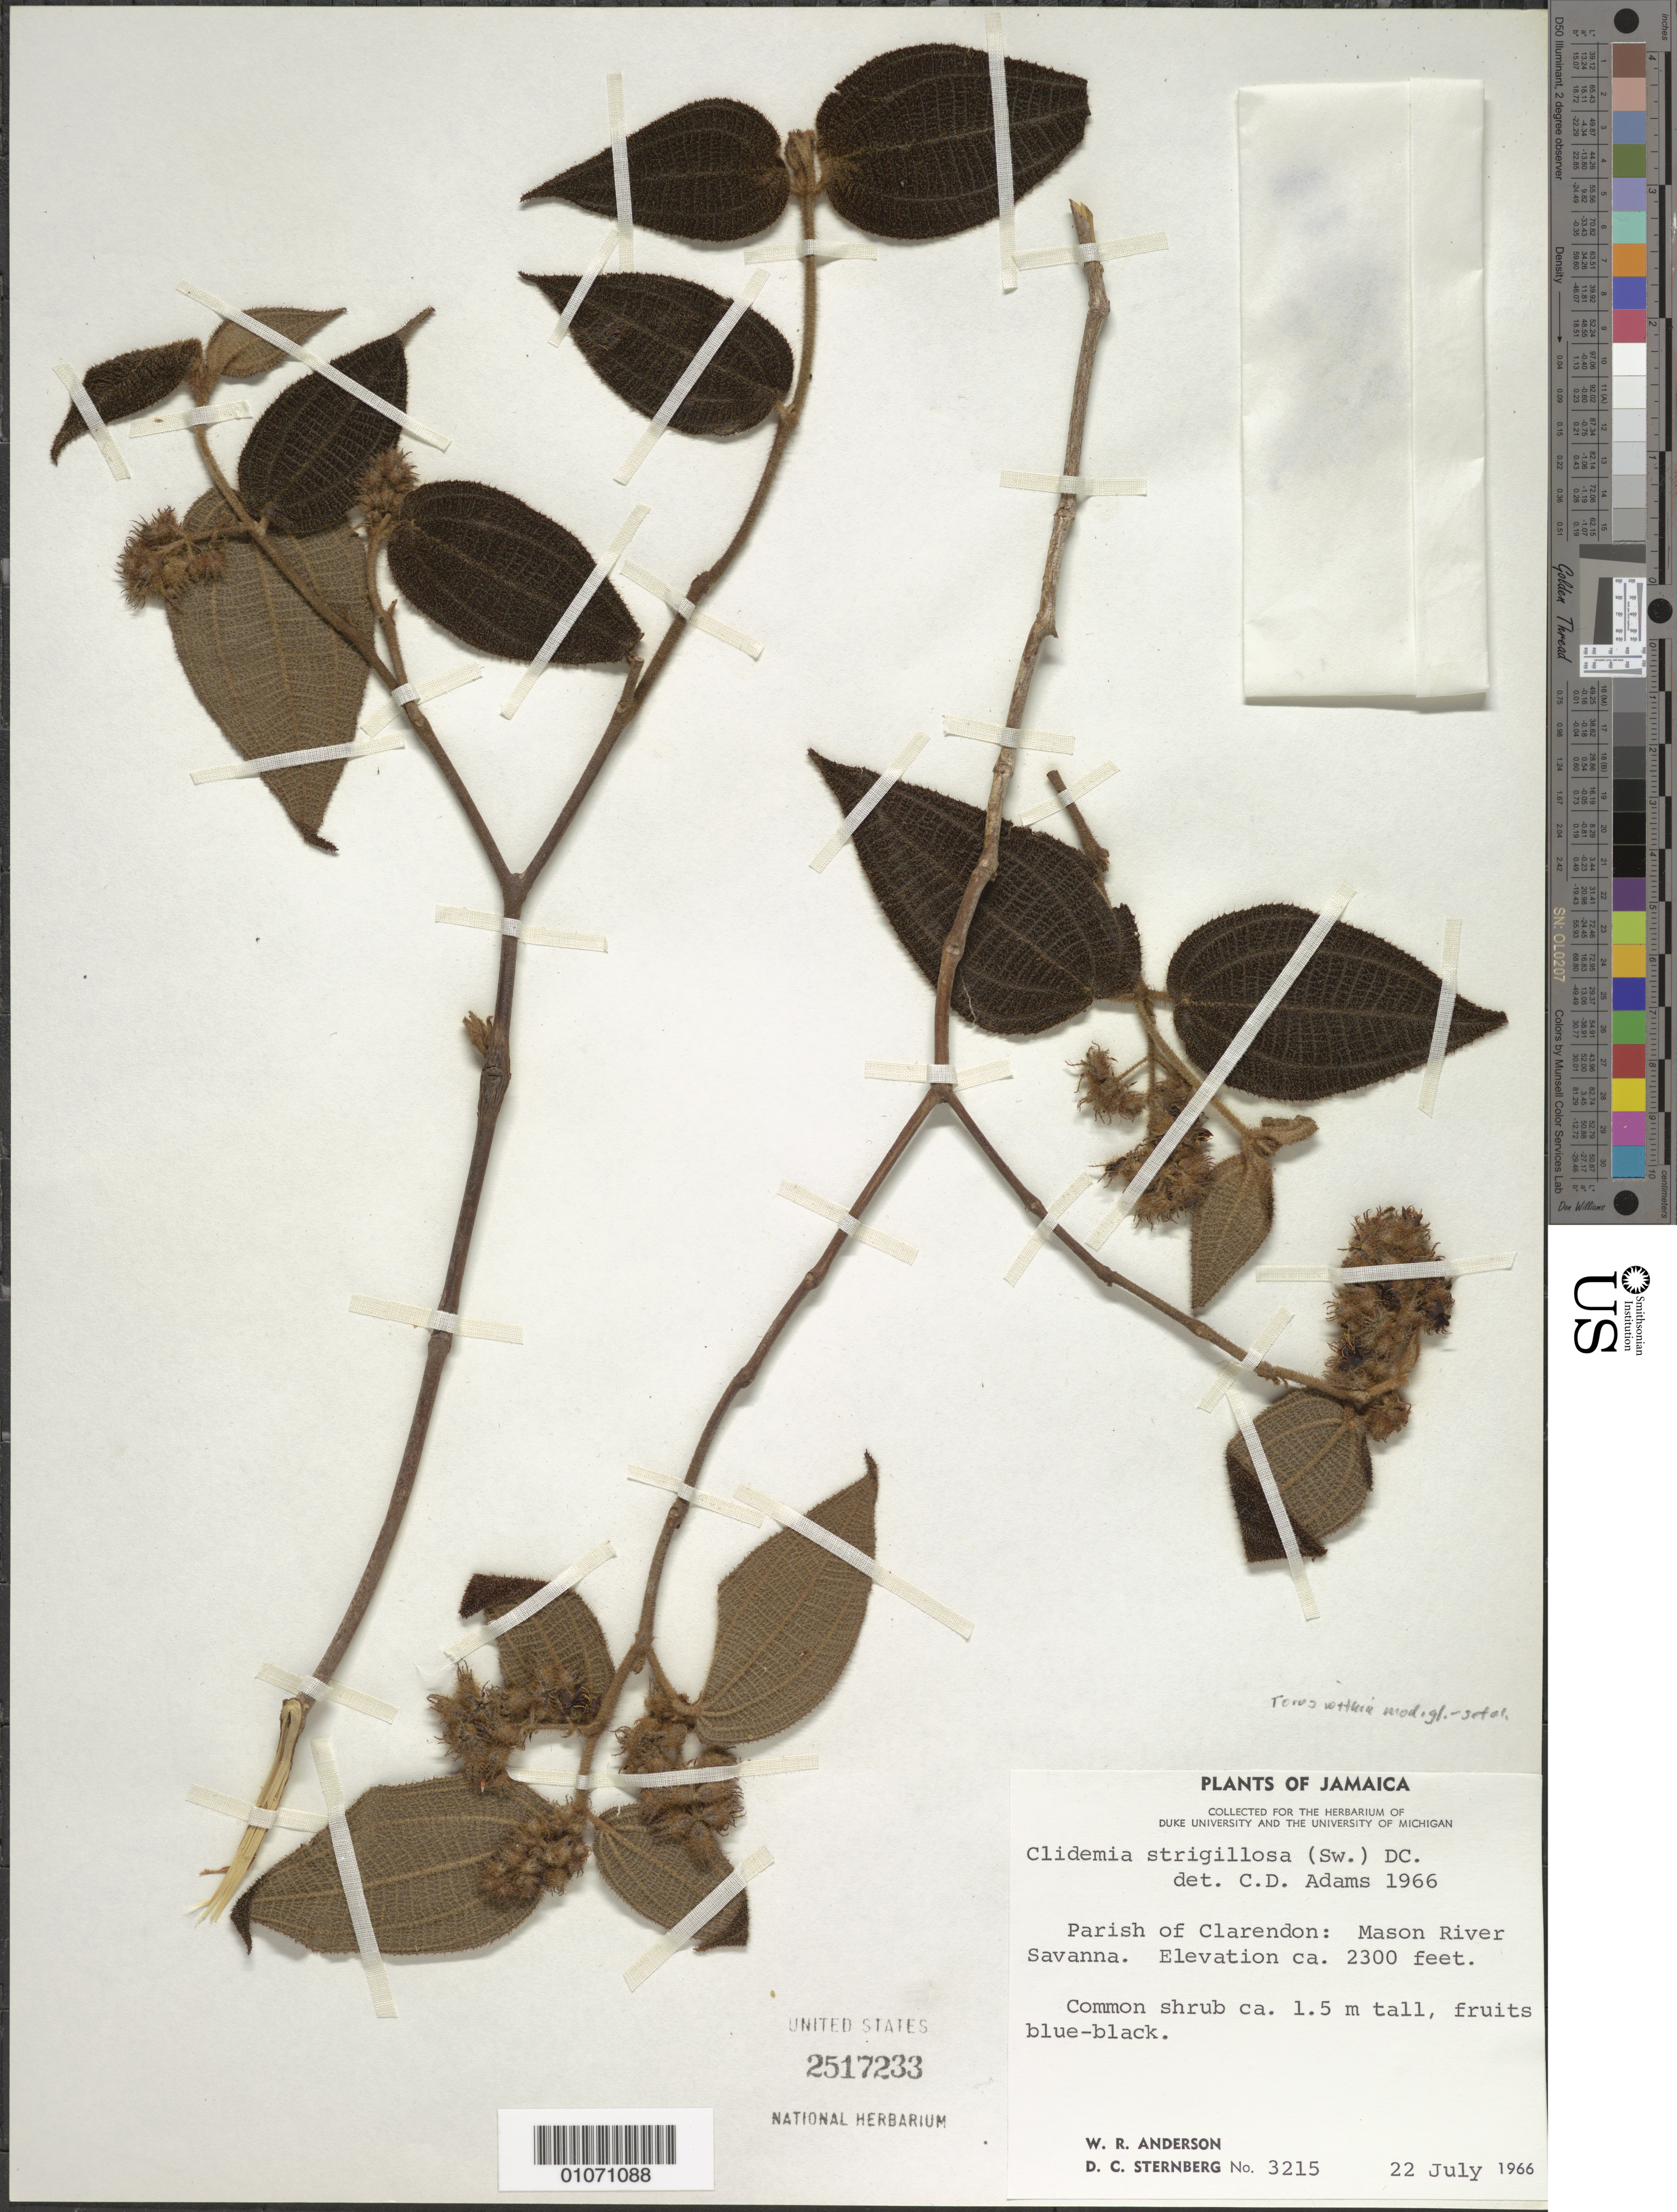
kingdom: Plantae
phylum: Tracheophyta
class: Magnoliopsida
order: Myrtales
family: Melastomataceae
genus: Clidemia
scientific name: Clidemia strigillosa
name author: (Sw.) DC.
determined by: Adams, C. D.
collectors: W. R. Anderson & D. Sternberg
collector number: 3215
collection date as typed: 22 Jul 1966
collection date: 1966-07-22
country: Jamaica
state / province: Clarendon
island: Jamaica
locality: Mason River Savanna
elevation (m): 701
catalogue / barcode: US 2517233